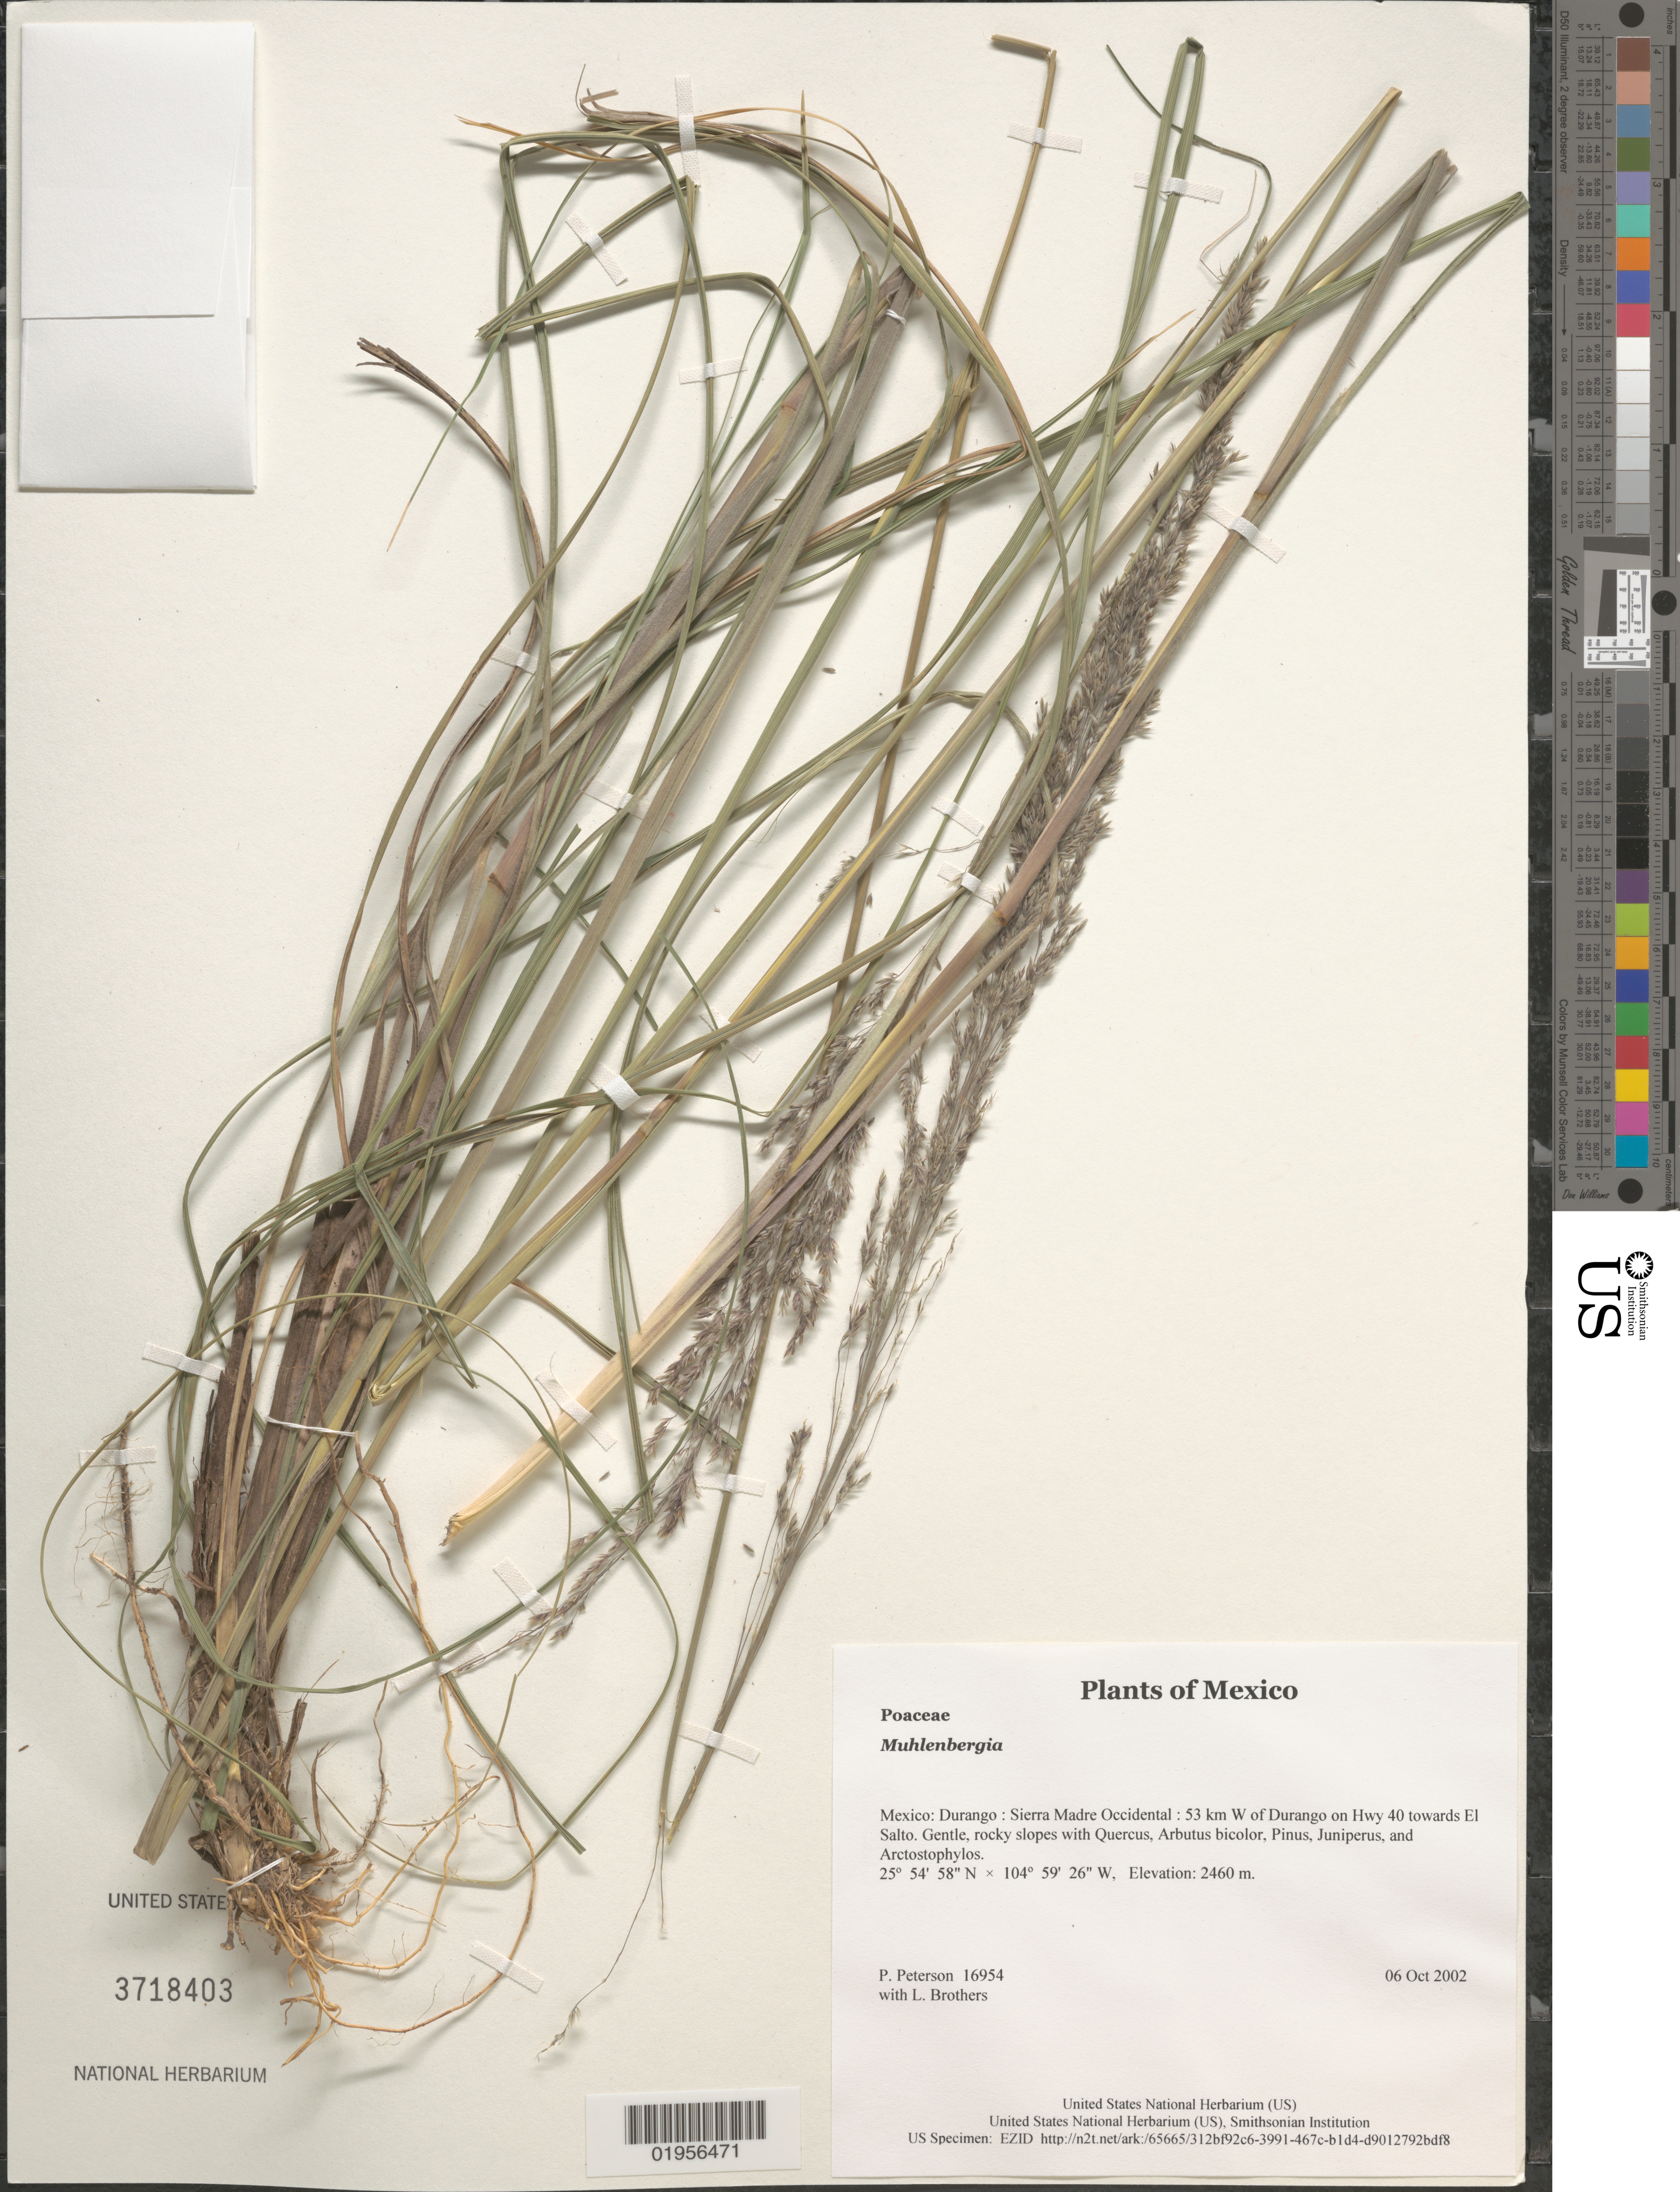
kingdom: Plantae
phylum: Tracheophyta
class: Liliopsida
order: Poales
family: Poaceae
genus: Muhlenbergia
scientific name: Muhlenbergia sp.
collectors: P. M. Peterson & L. E. Brothers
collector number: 16954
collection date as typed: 06 Oct 2002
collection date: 2002-10-06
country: Mexico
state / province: Durango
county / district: Sierra Madre Occidental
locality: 53 km W of Durango on Hwy 40 towards El Salto. Gentle, rocky slopes with Quercus, Arbutus bicolor, Pinus, Juniperus, and Arctostophylos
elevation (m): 2460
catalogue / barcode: US 3718403